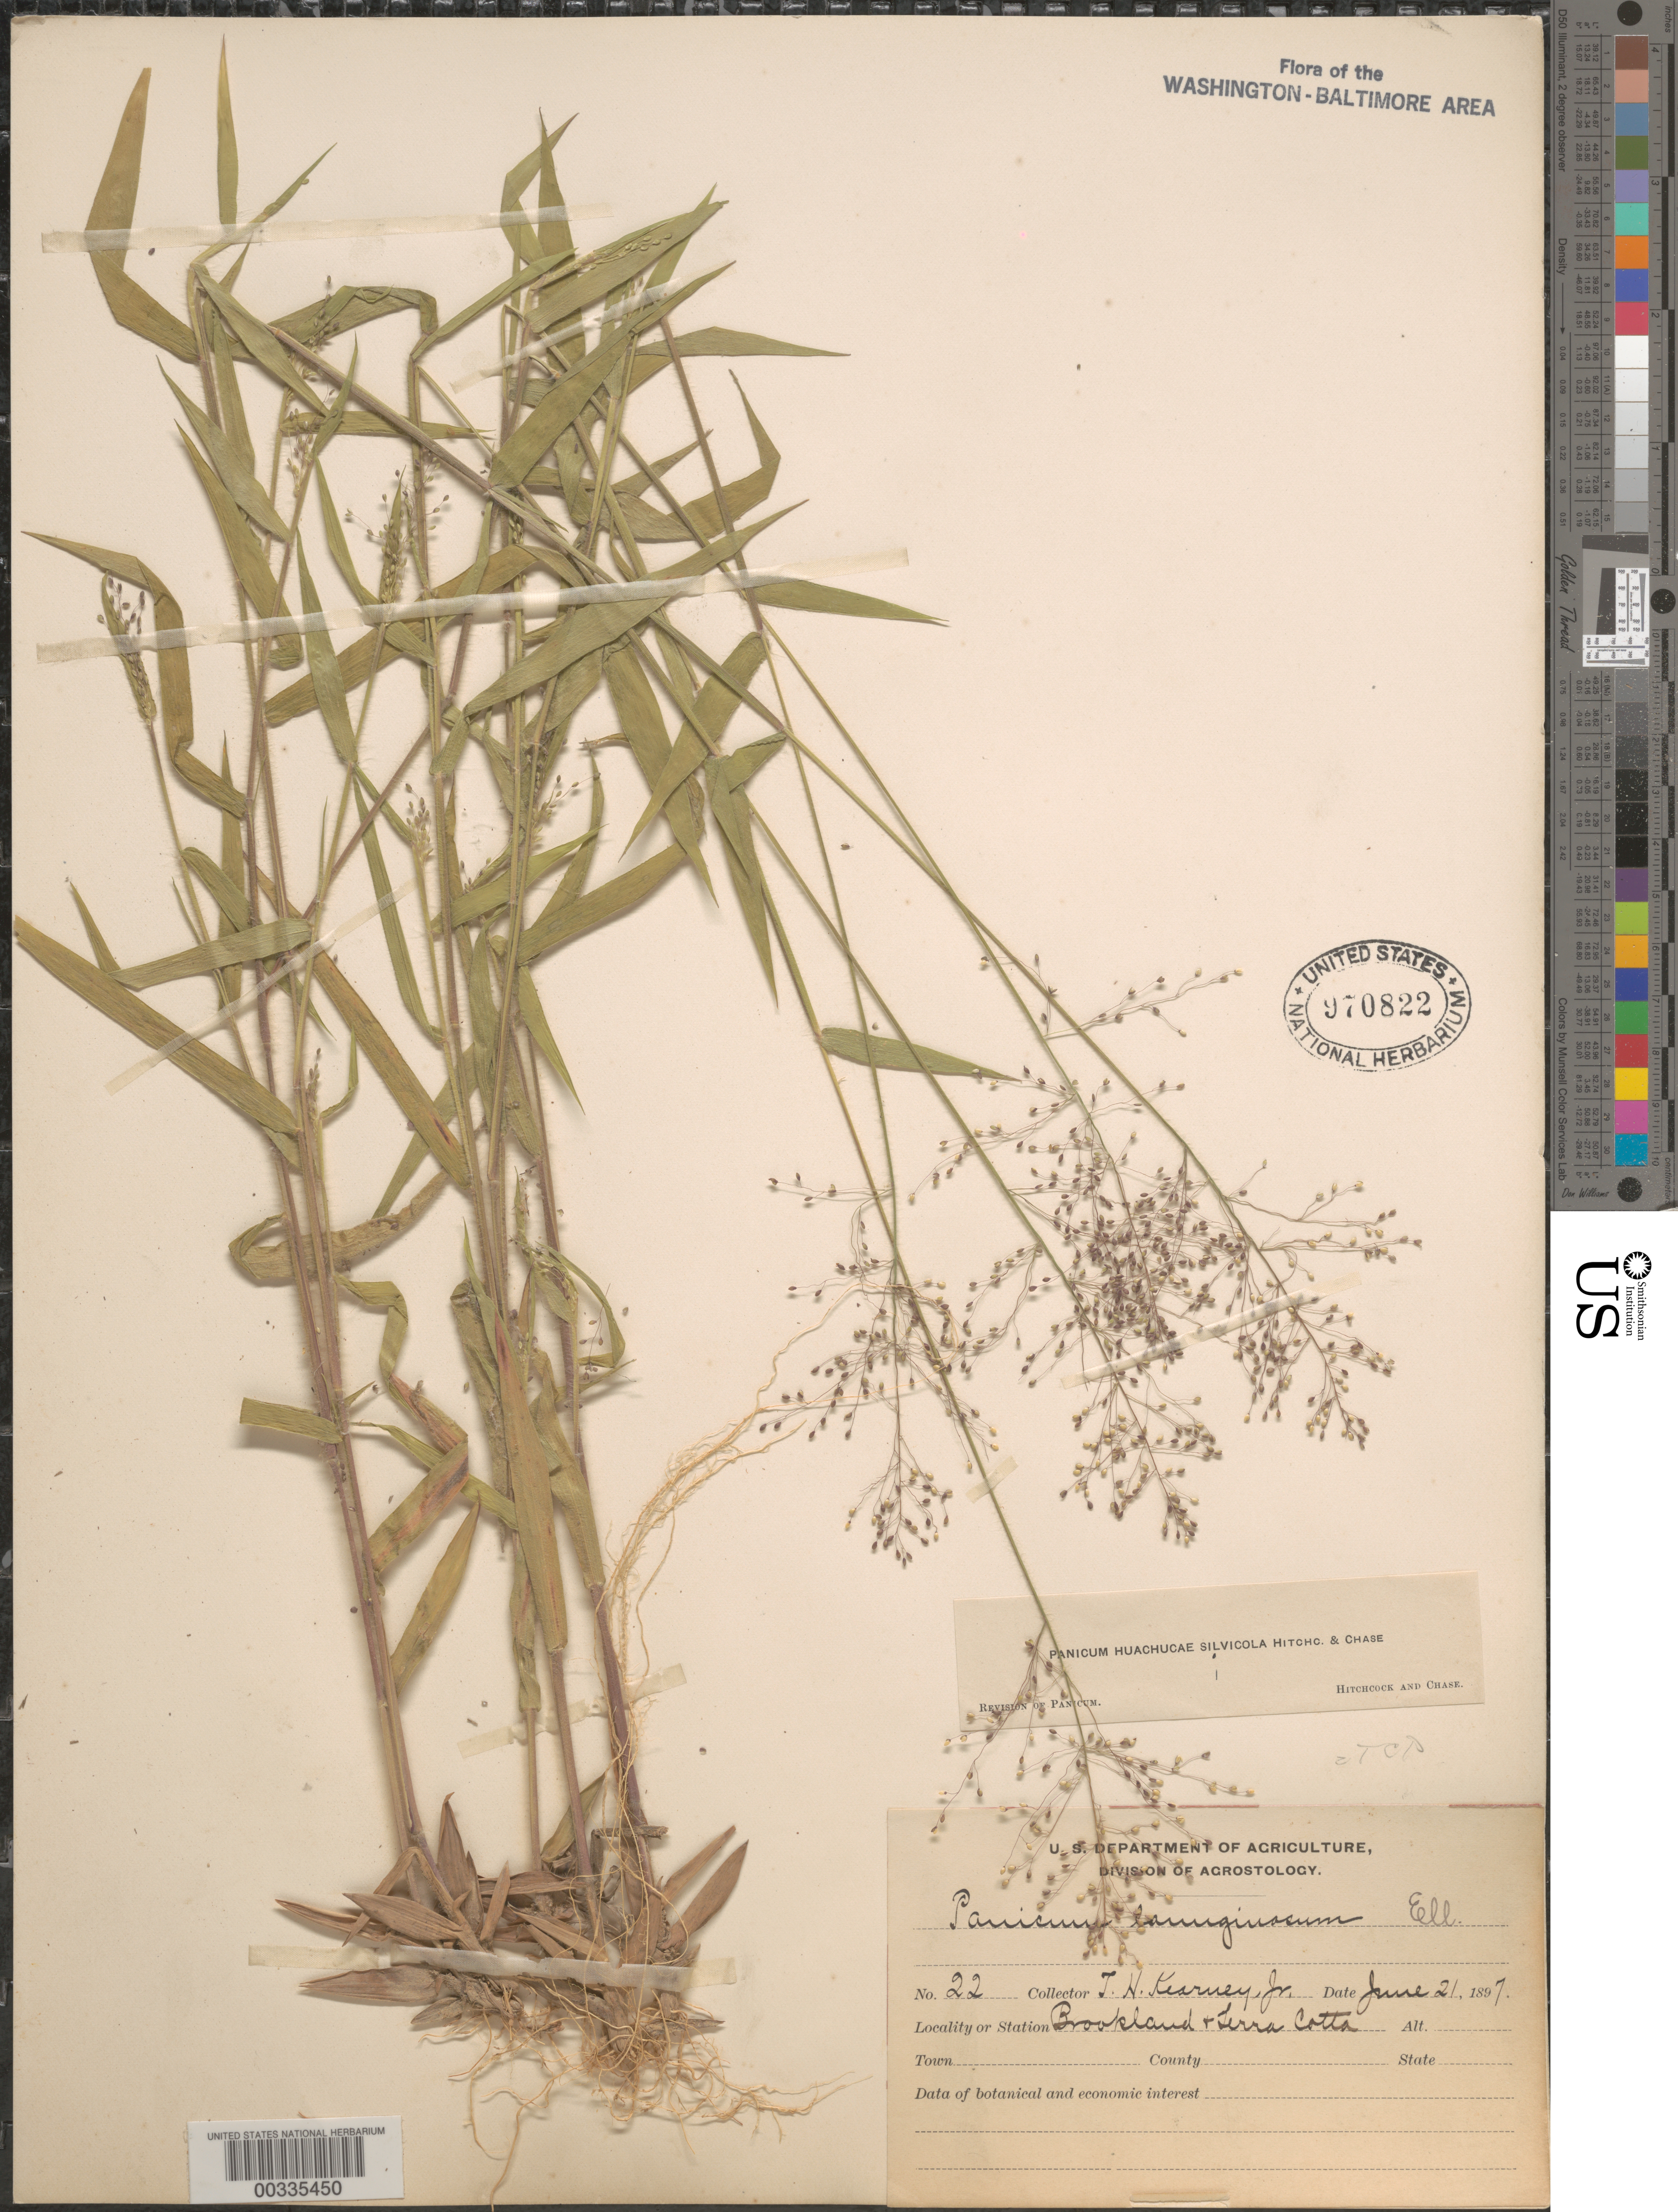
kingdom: Plantae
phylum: Tracheophyta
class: Liliopsida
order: Poales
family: Poaceae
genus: Dichanthelium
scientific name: Dichanthelium acuminatum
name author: (Sw.) Gould & C.A. Clark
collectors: T. H. Kearney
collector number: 22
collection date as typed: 21 Jun 1897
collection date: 1897-06-21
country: United States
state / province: District of Columbia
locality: Brookland & Terra Cotta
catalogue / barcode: US 970822